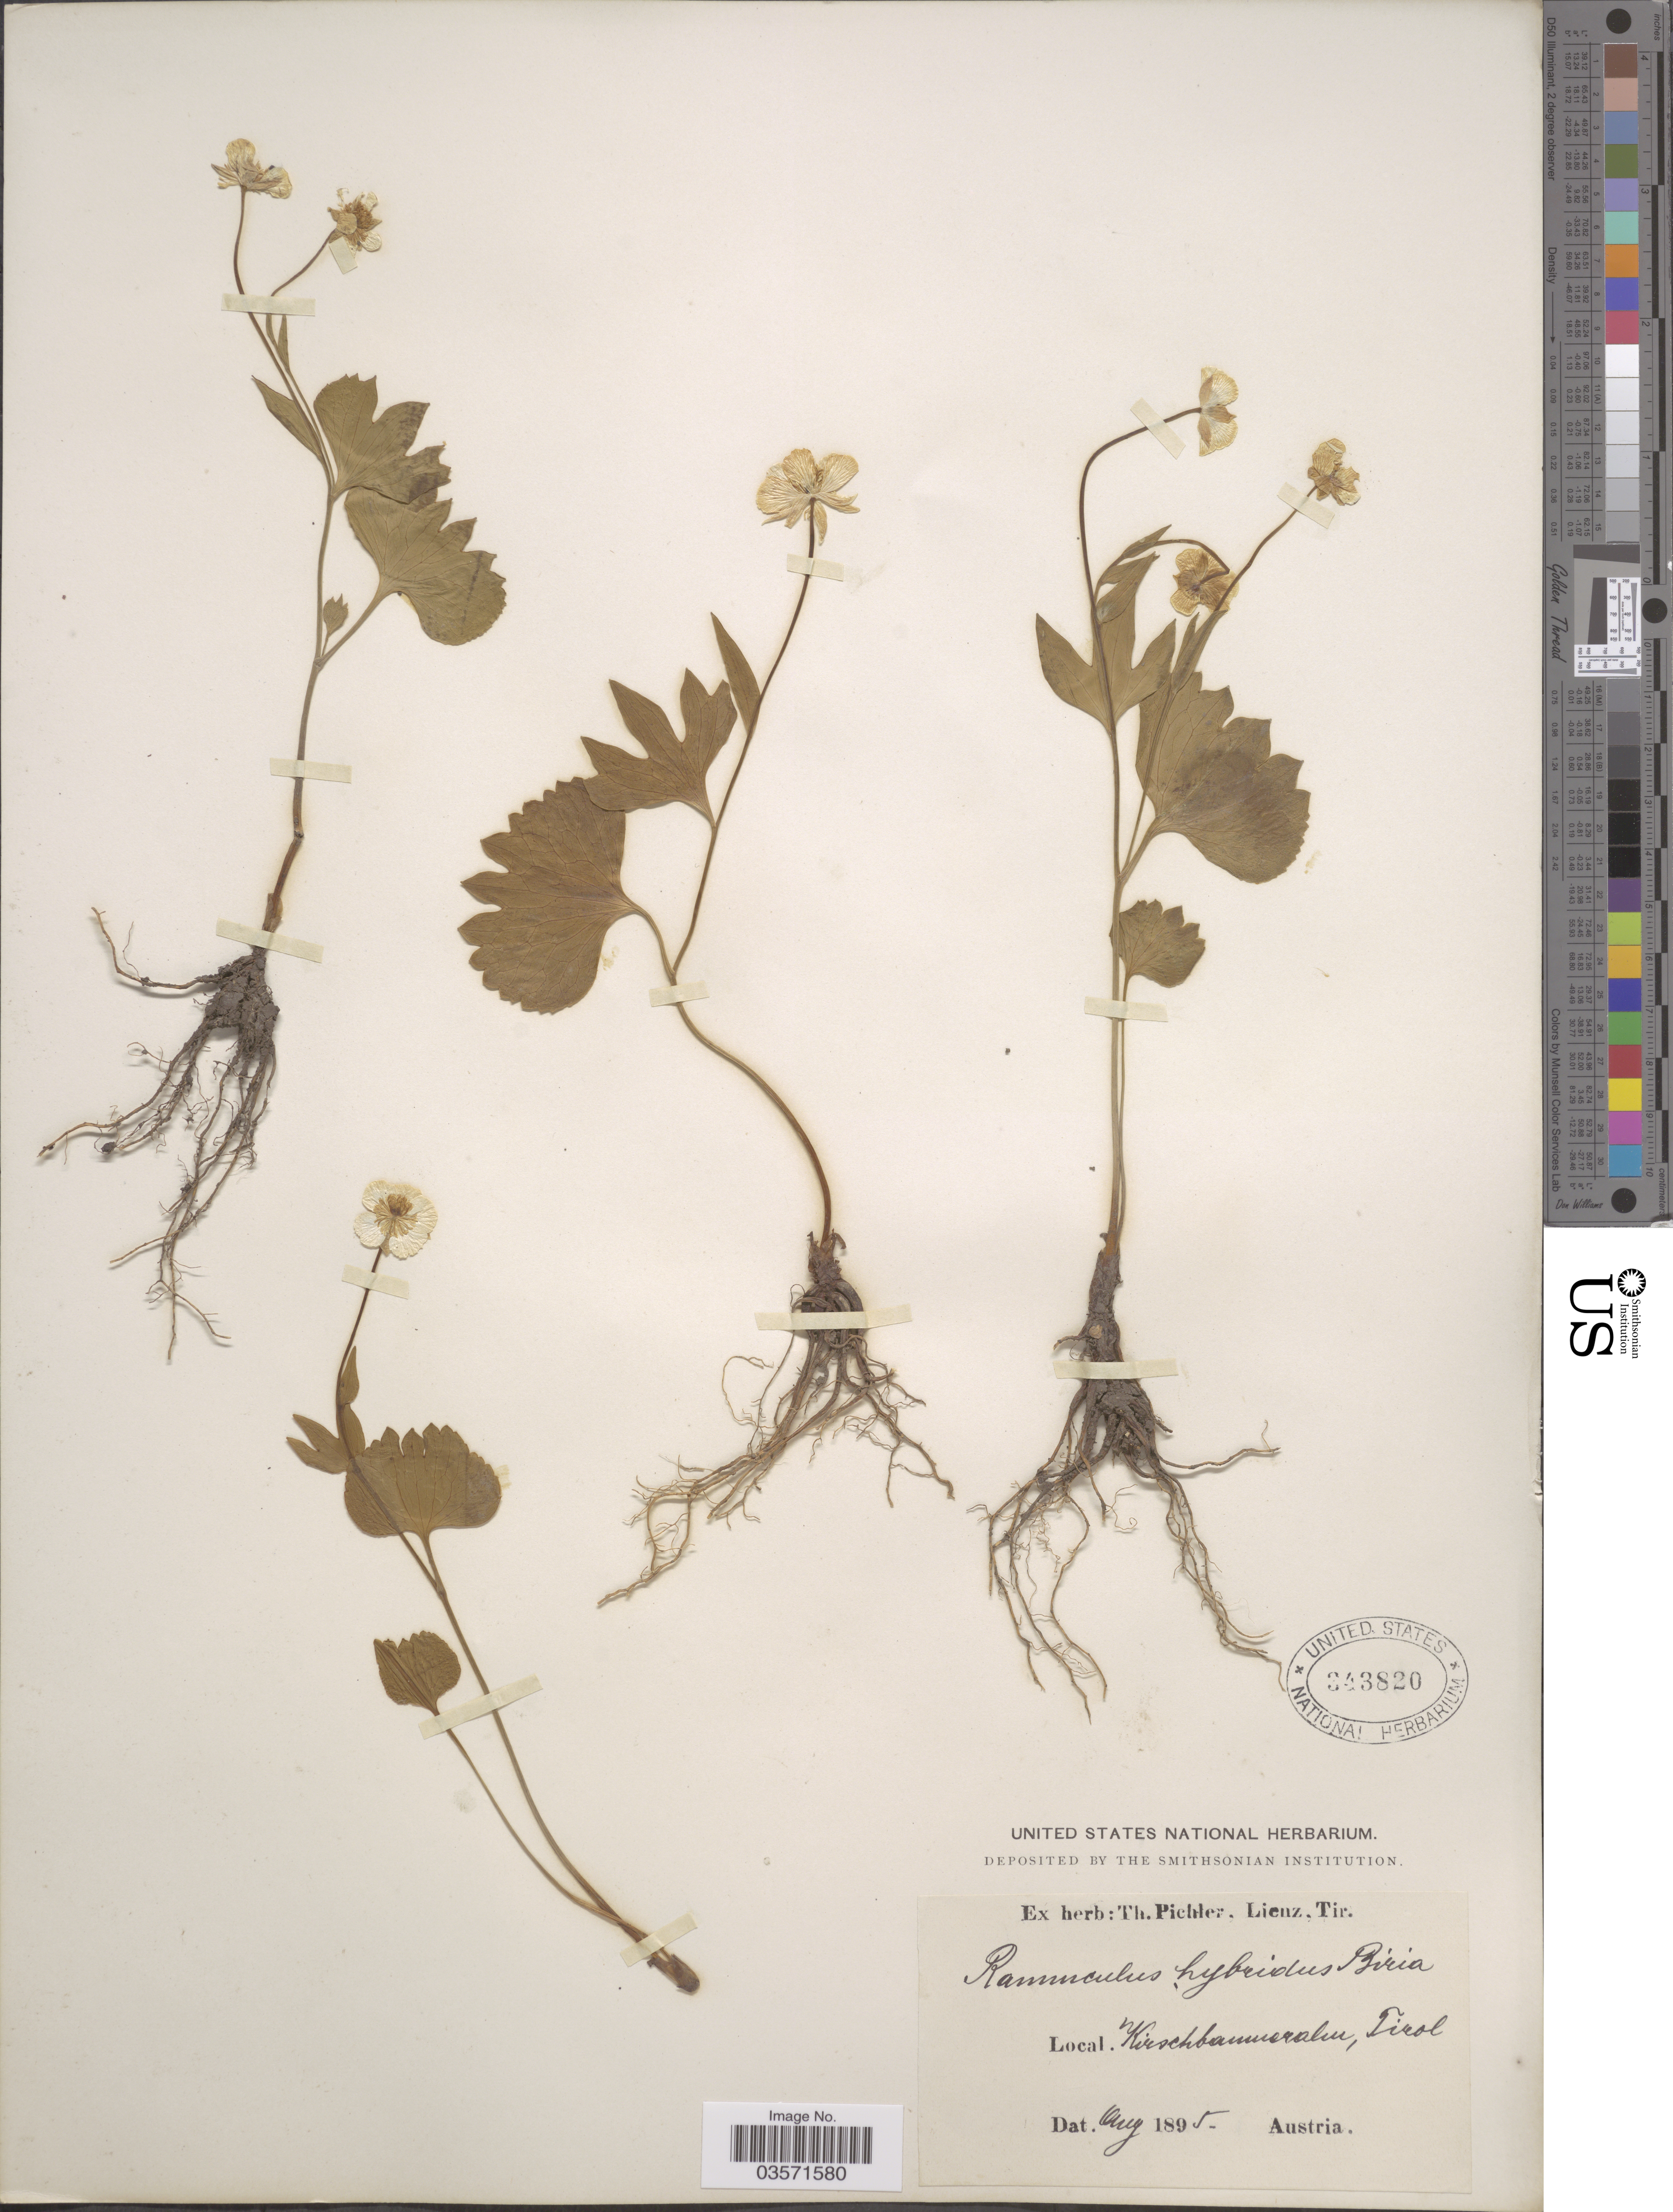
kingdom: Plantae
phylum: Tracheophyta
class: Magnoliopsida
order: Ranunculales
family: Ranunculaceae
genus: Ranunculus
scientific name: Ranunculus hybridus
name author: Biria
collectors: ex herb. T. Pichler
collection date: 1895-08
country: Austria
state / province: Tirol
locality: Kirschbaumeralm.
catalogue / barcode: US 343820